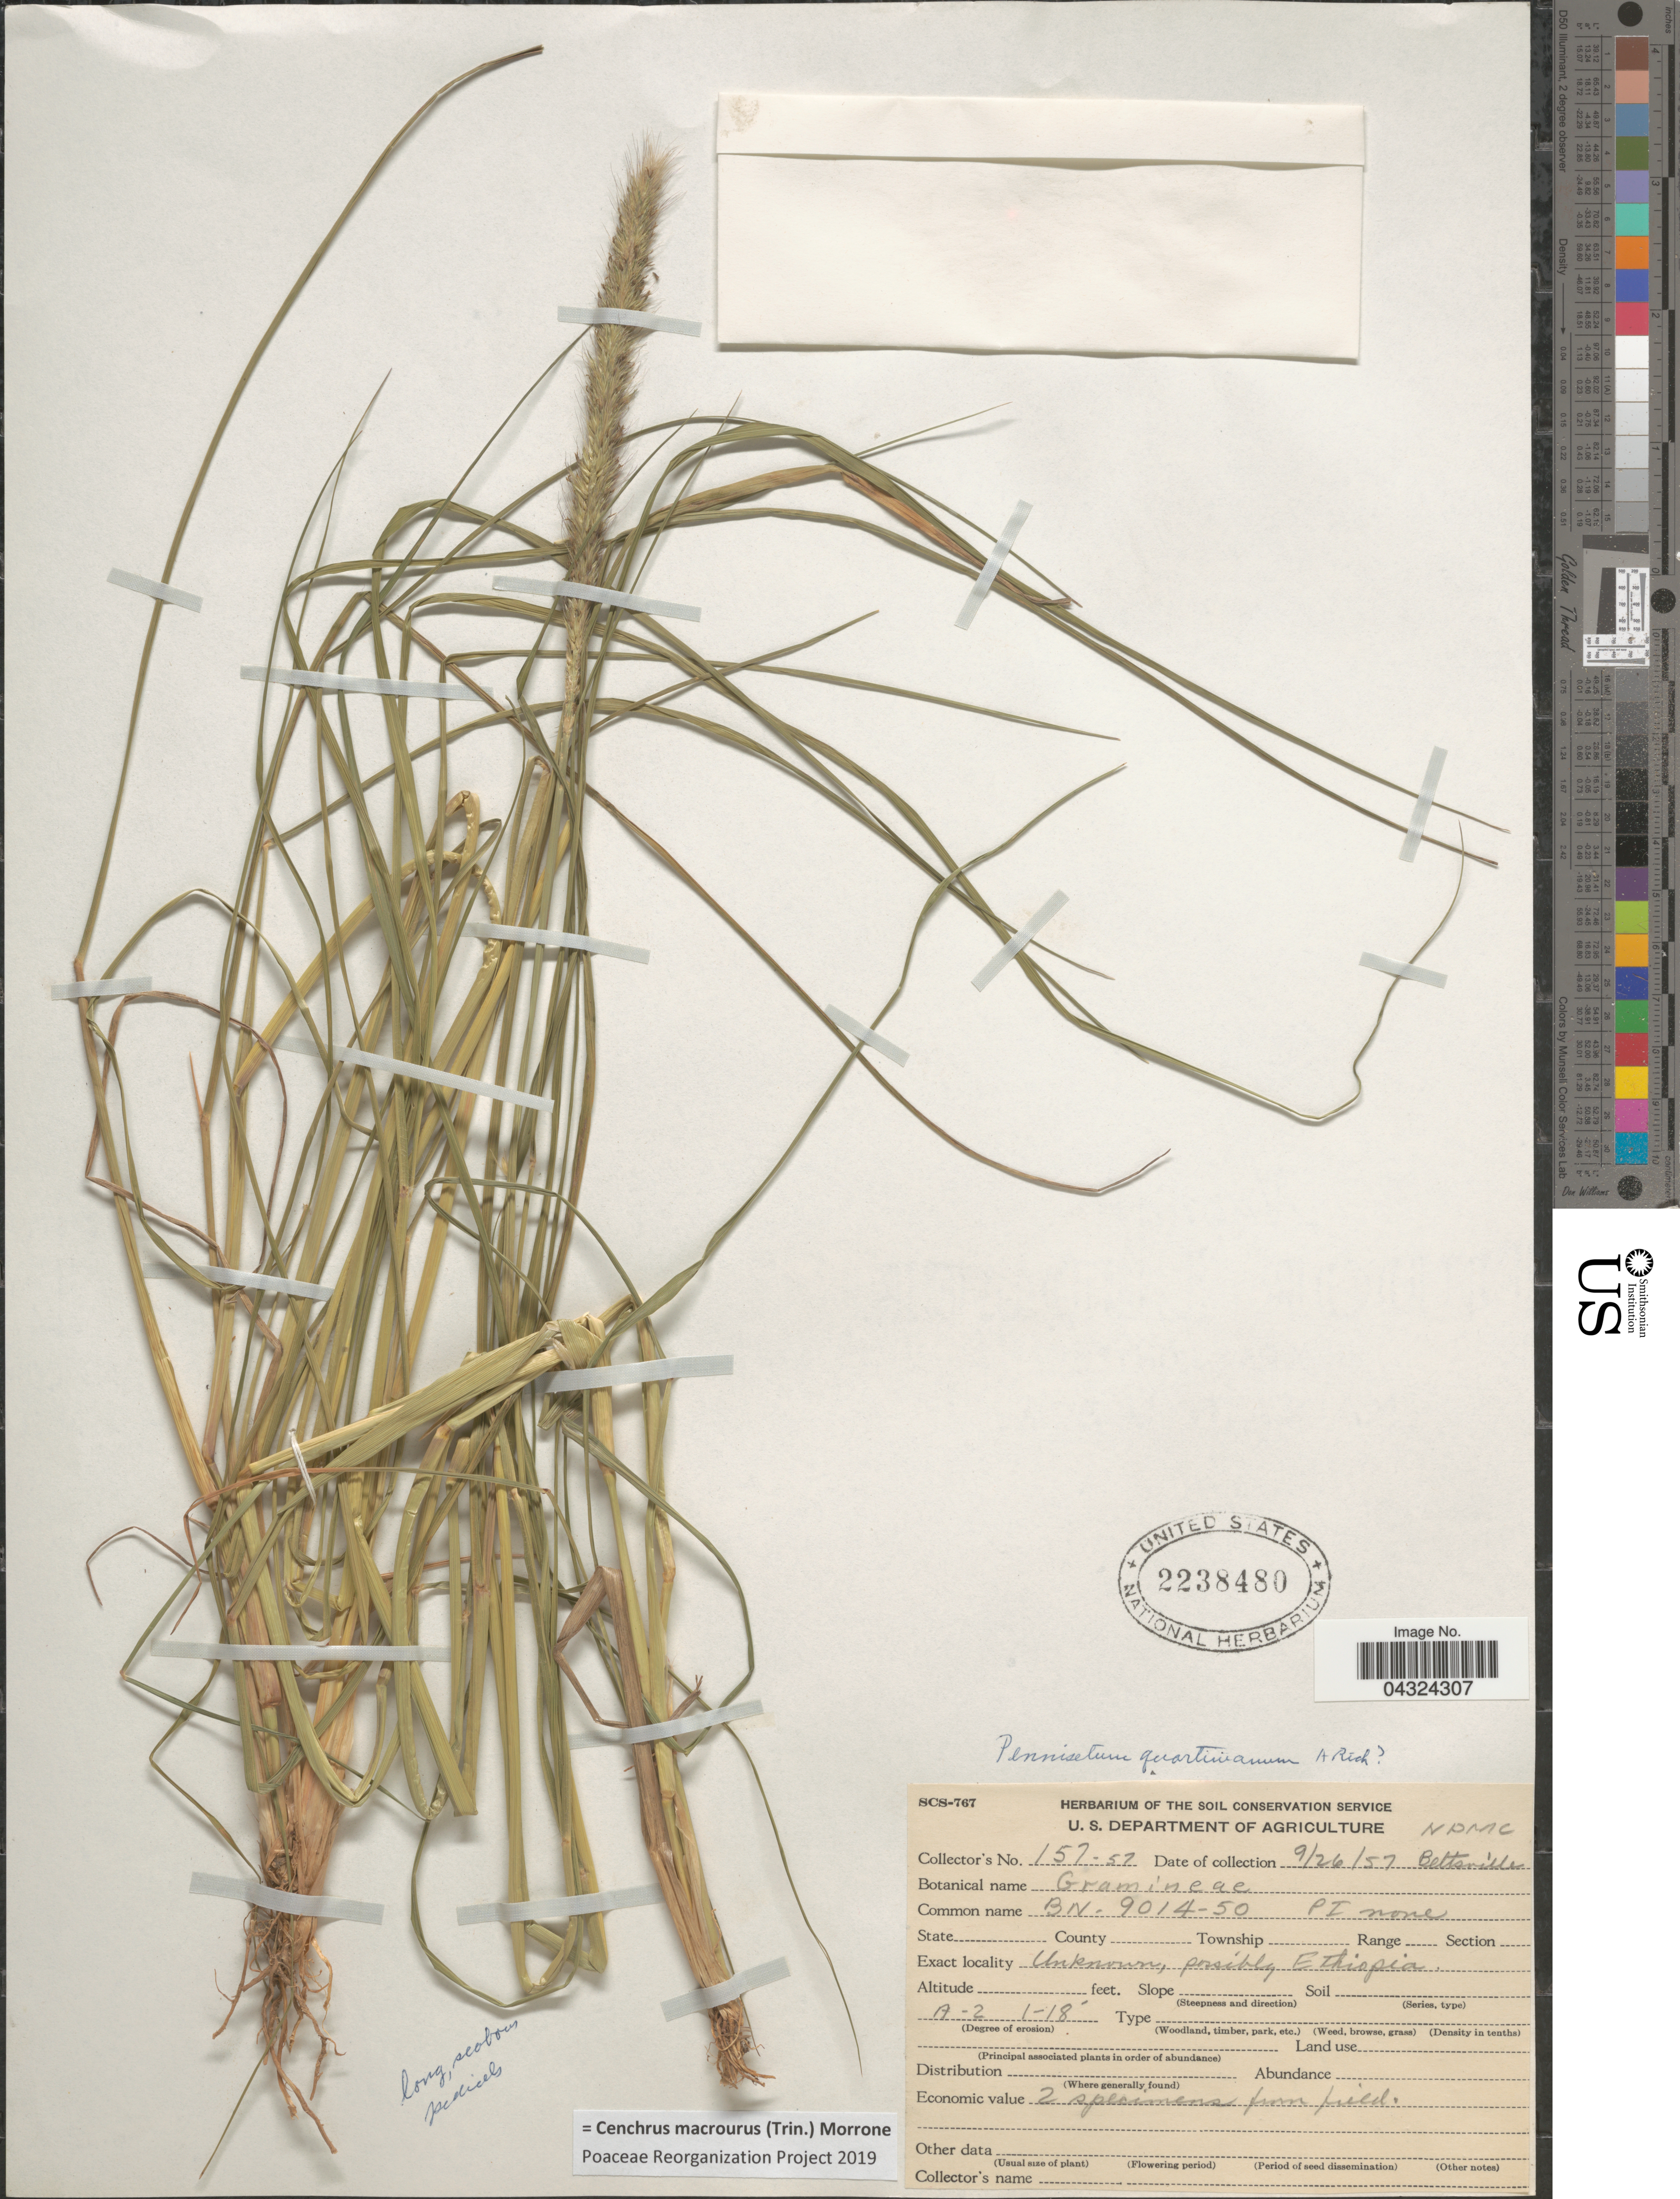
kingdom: Plantae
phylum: Tracheophyta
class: Liliopsida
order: Poales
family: Poaceae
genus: Cenchrus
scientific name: Cenchrus macrourus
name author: (Trin.) Morrone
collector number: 157-57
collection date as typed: Transcribed d/m/y: 26/9/57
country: United States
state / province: Maryland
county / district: Prince George's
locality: Beltsville [unsure placement]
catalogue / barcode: US 2238480